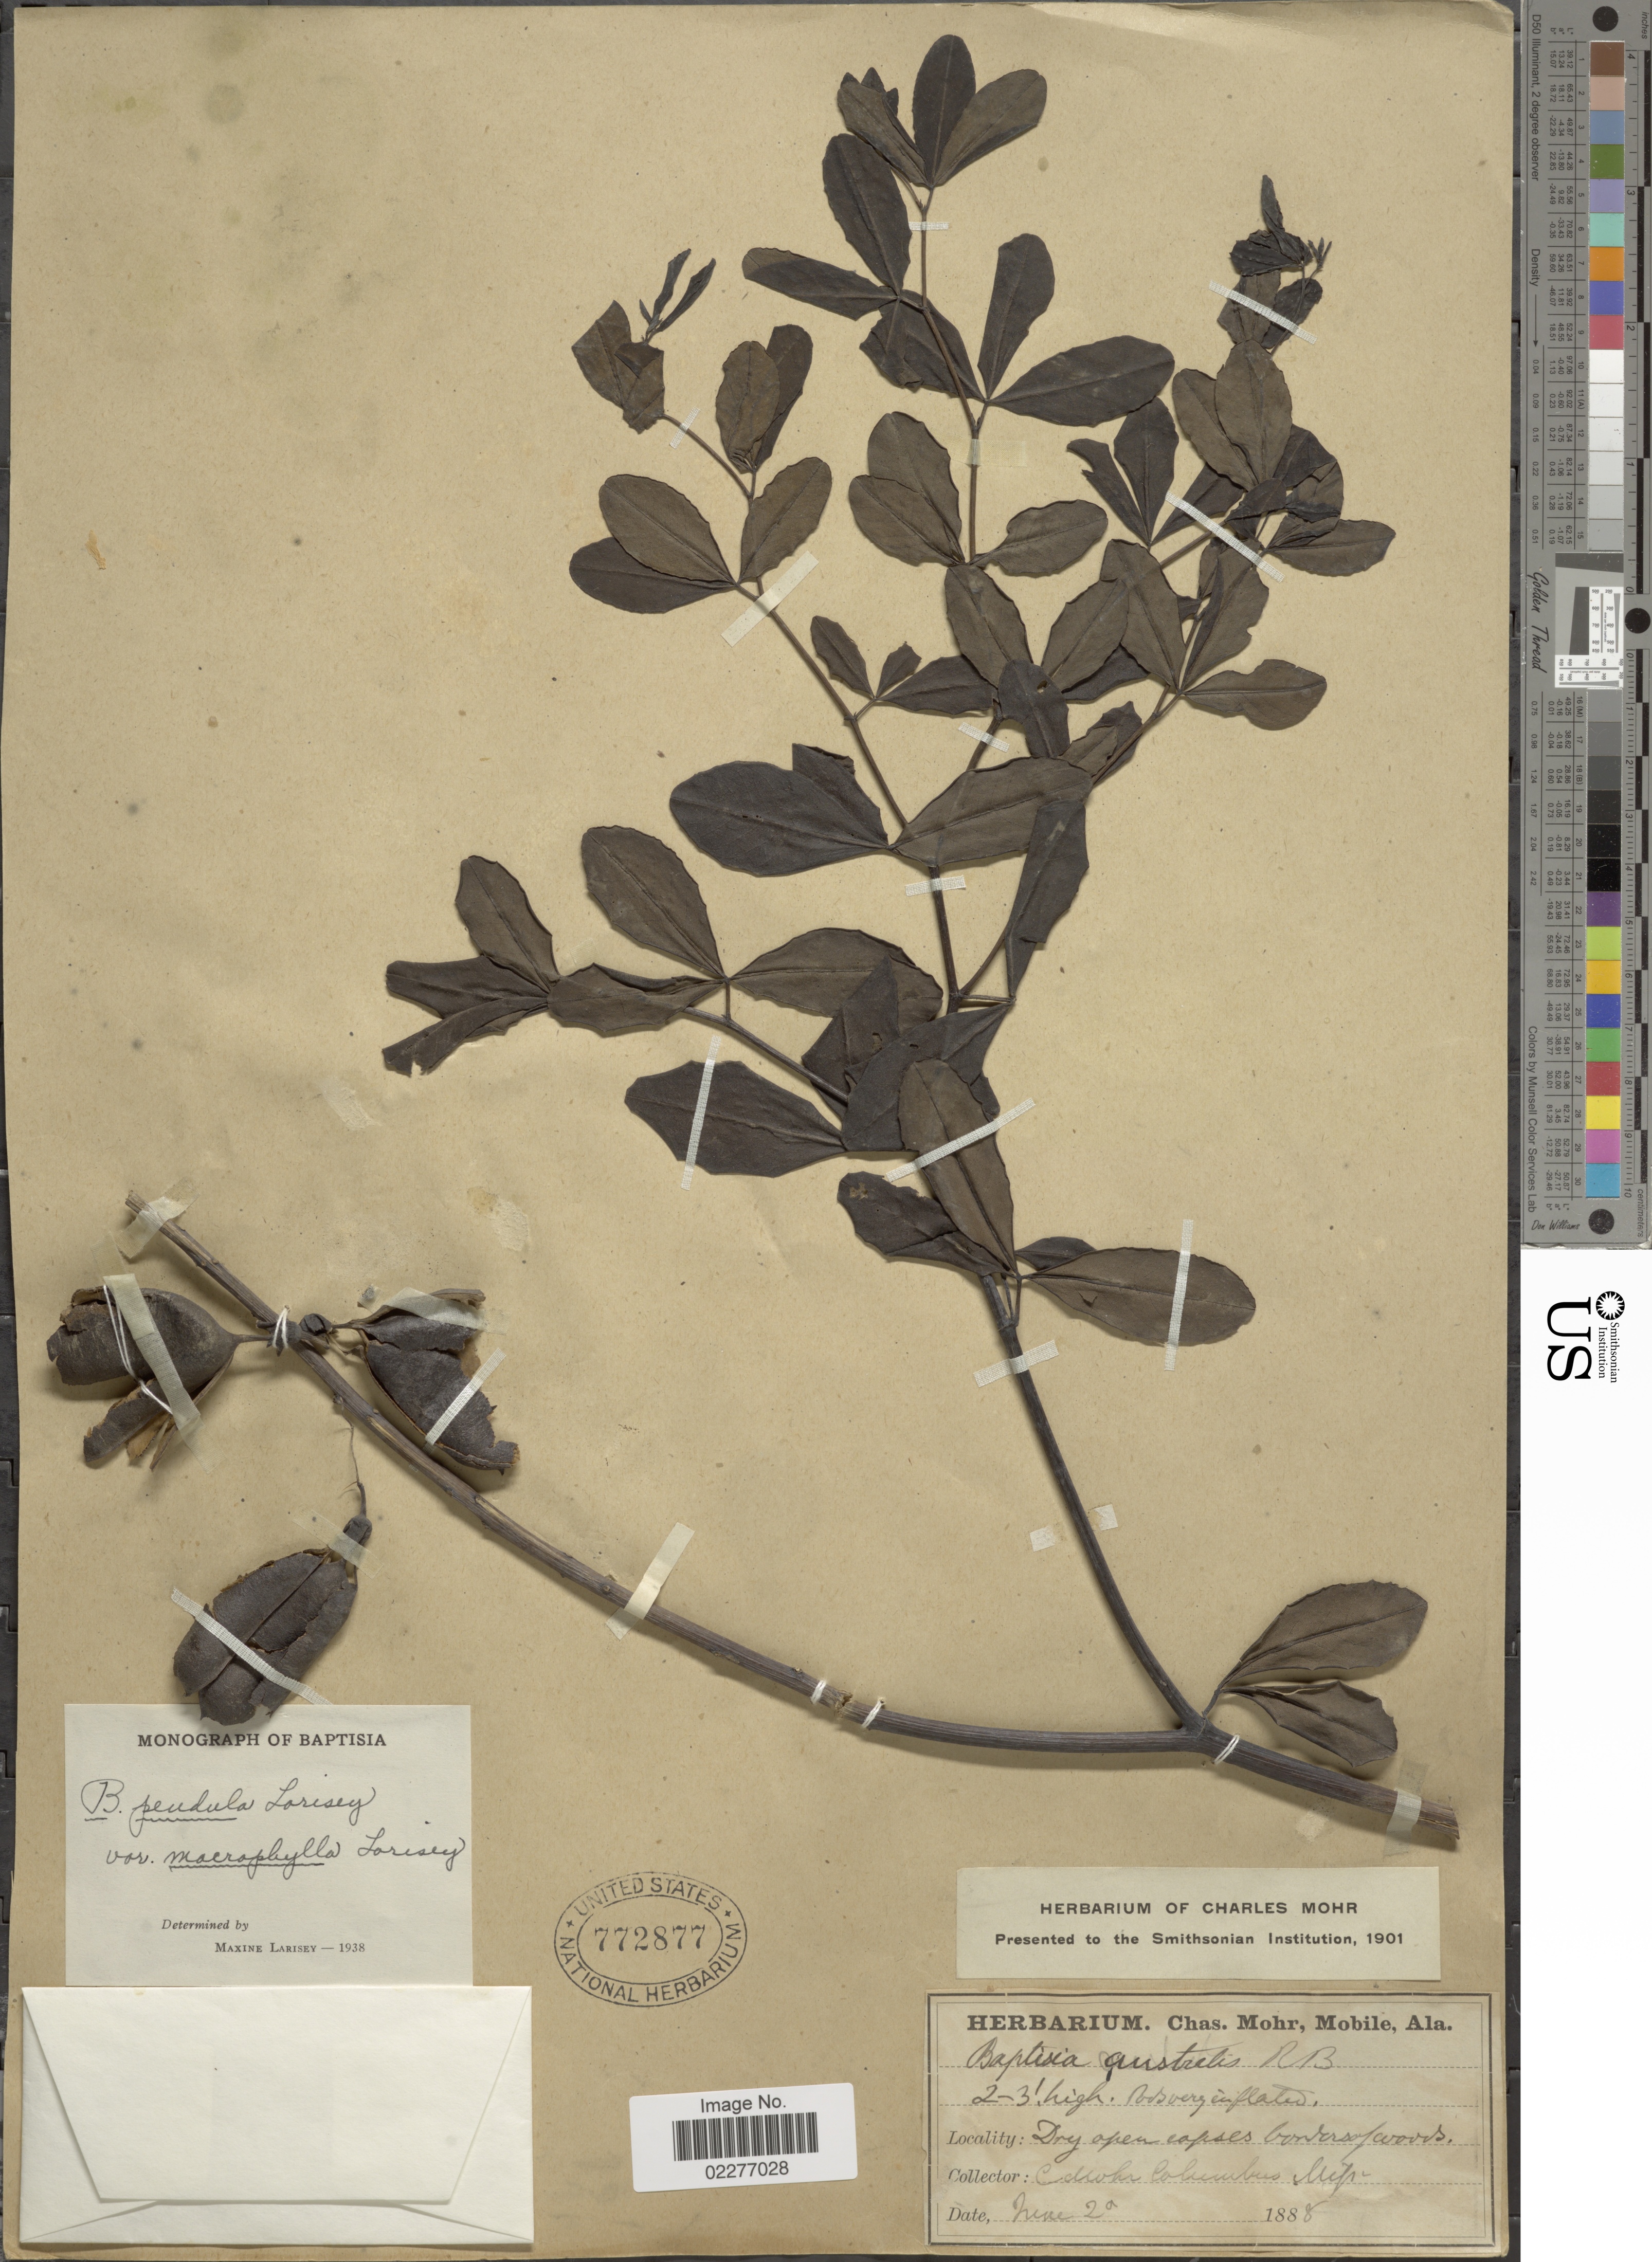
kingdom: Plantae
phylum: Tracheophyta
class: Magnoliopsida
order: Fabales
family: Fabaceae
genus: Baptisia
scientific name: Baptisia pendula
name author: Larisey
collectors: C. T. Mohr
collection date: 1888-06-20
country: United States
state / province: Mississippi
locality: Dry open copses borders of woods, Columbus, Miss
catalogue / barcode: US 772877